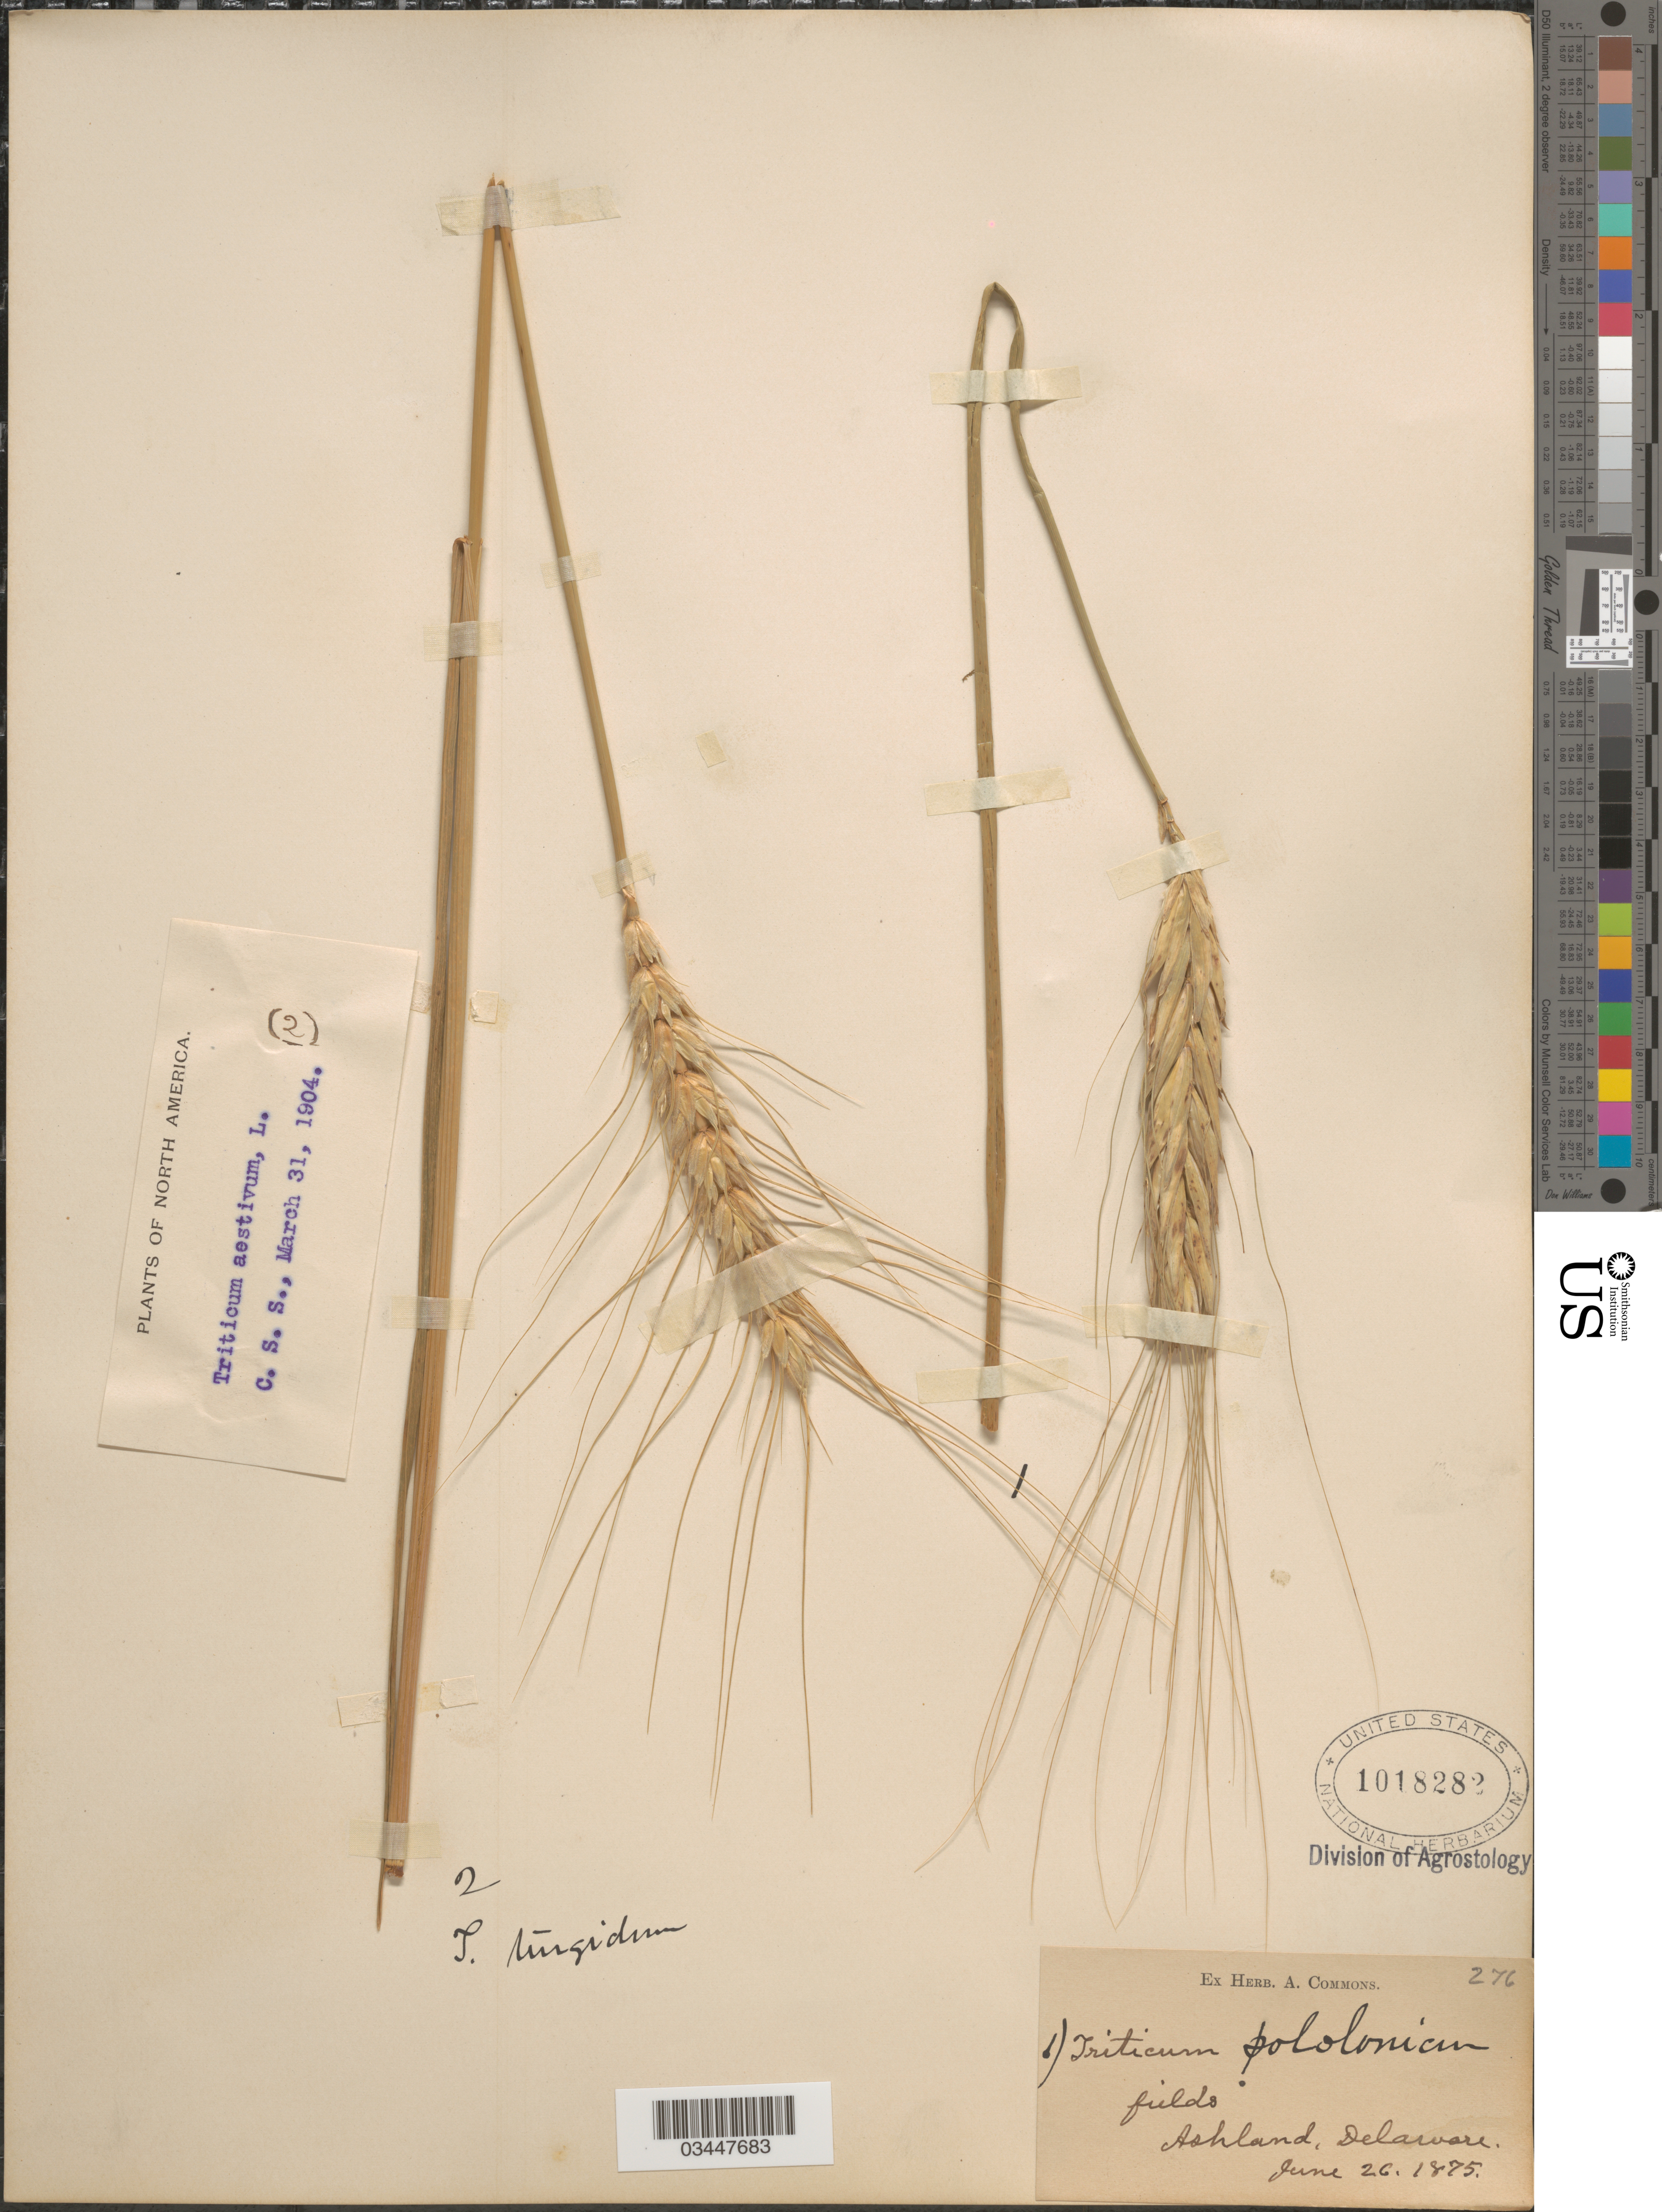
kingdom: Plantae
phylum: Tracheophyta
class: Liliopsida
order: Poales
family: Poaceae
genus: Triticum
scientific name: Triticum polonicum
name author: L.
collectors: ex herb. A. Commons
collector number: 6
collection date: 1875-06-26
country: United States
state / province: Delaware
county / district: Sussex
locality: Ashland.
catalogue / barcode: US 1018282